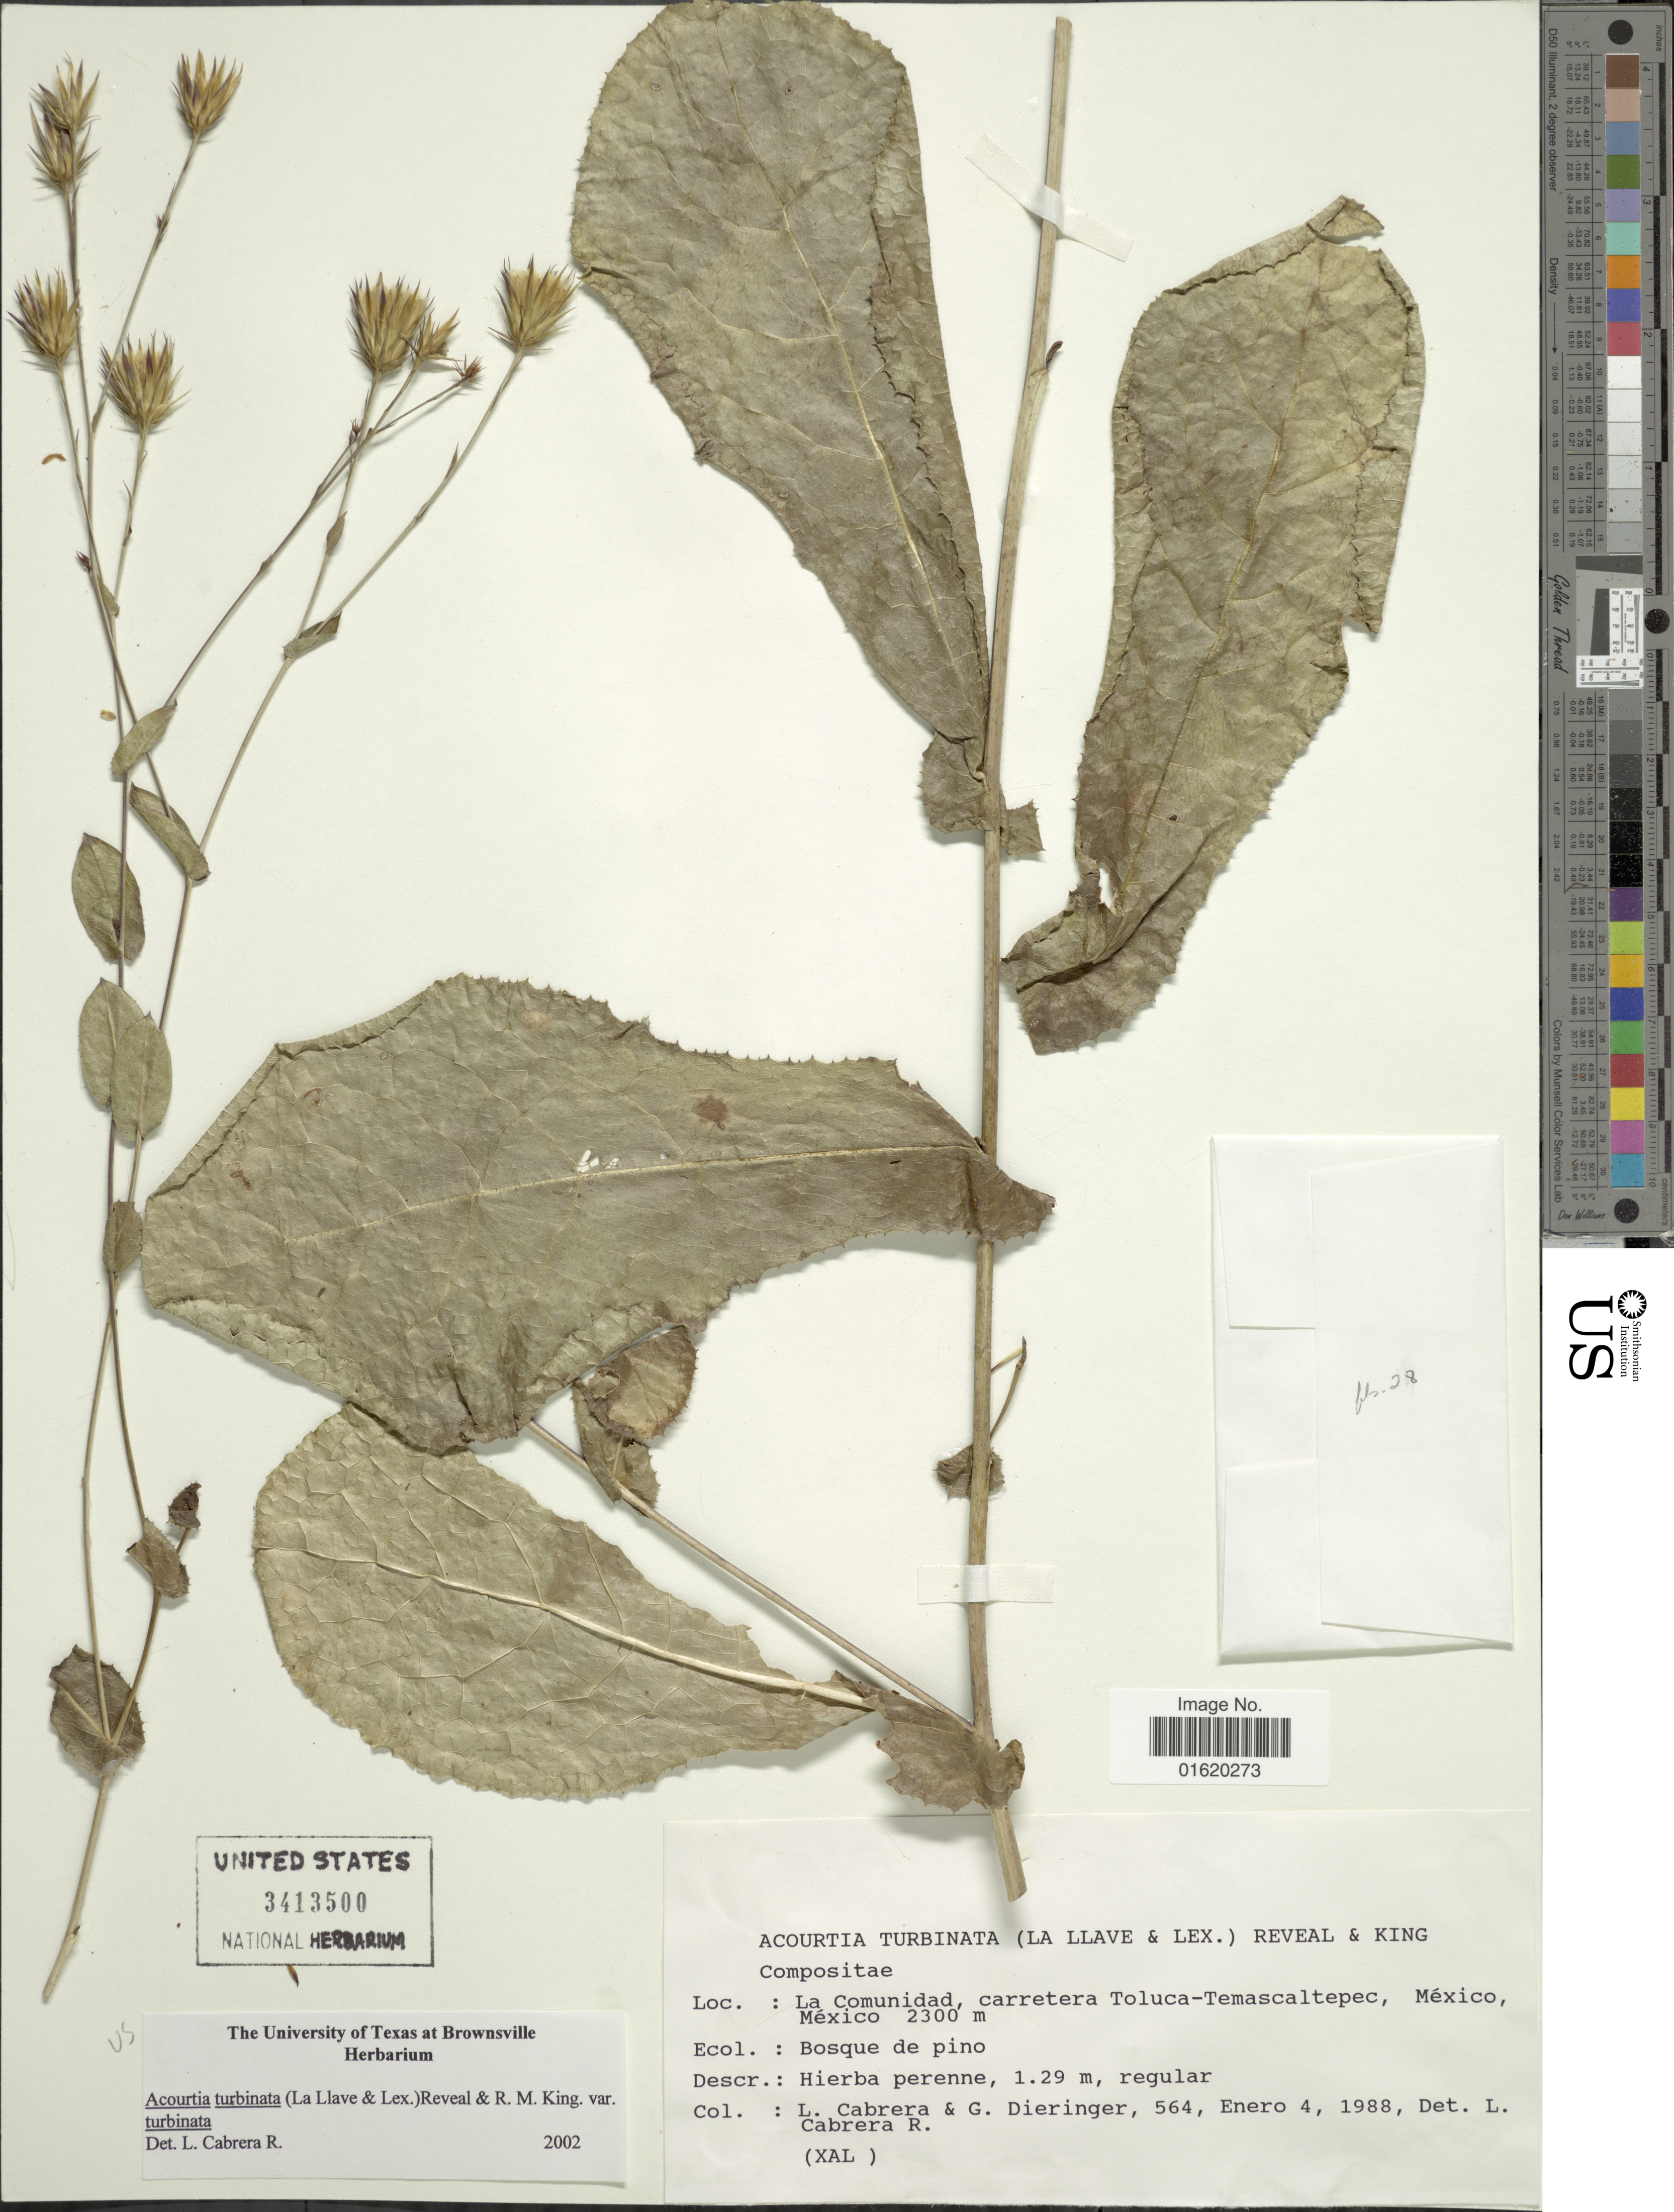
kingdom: Plantae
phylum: Tracheophyta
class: Magnoliopsida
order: Asterales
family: Asteraceae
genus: Acourtia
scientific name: Acourtia turbinata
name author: (La Llave & Lex.) Reveal & R.M. King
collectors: L. Cabrera & G. Dieringer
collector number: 564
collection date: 1988-01-04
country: Mexico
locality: La Comunidad, carretera Toluca- Temascaltepec, México, bosque de pino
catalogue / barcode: US 3413500